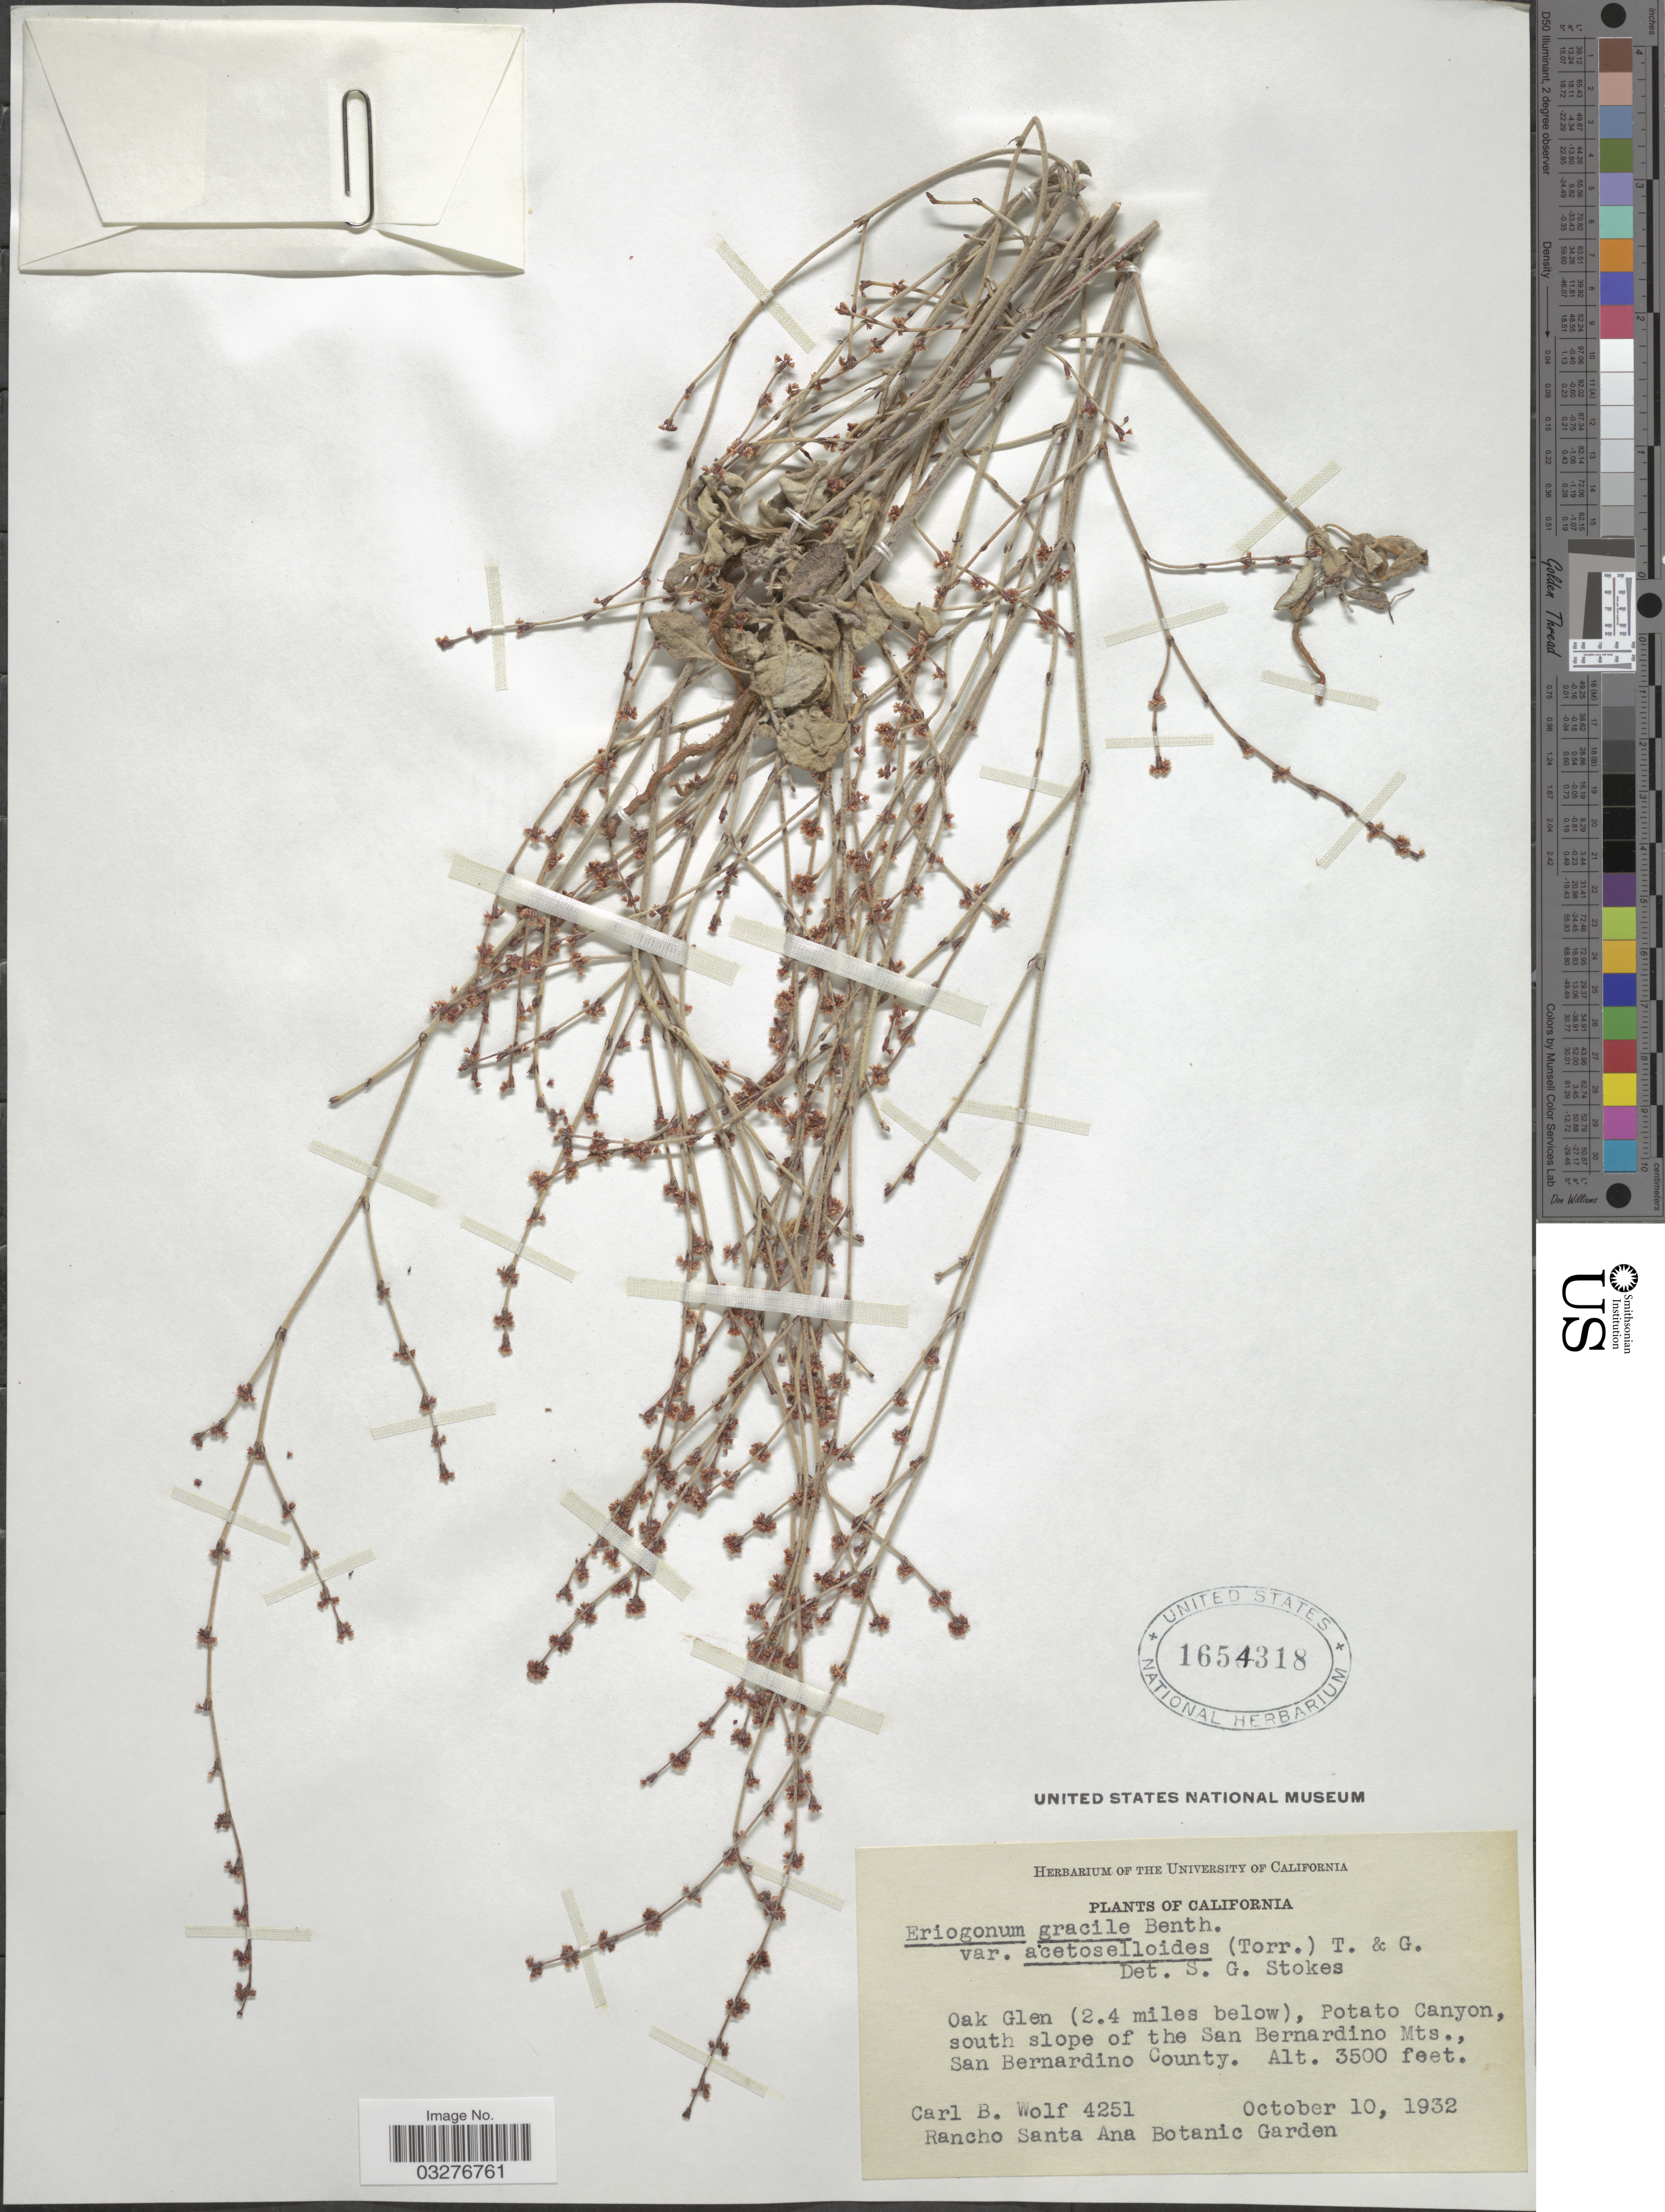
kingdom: Plantae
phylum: Tracheophyta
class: Magnoliopsida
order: Caryophyllales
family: Polygonaceae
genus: Eriogonum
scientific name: Eriogonum gracile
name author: Benth.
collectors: C. B. Wolf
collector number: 4251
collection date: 1932-10-10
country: United States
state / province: California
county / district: San Bernardino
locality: Oak Glen (2.4 miles below), Potato Canyon, south slope of the San Bernardino Mts., San Bernardino County.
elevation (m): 1067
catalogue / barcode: US 1654318